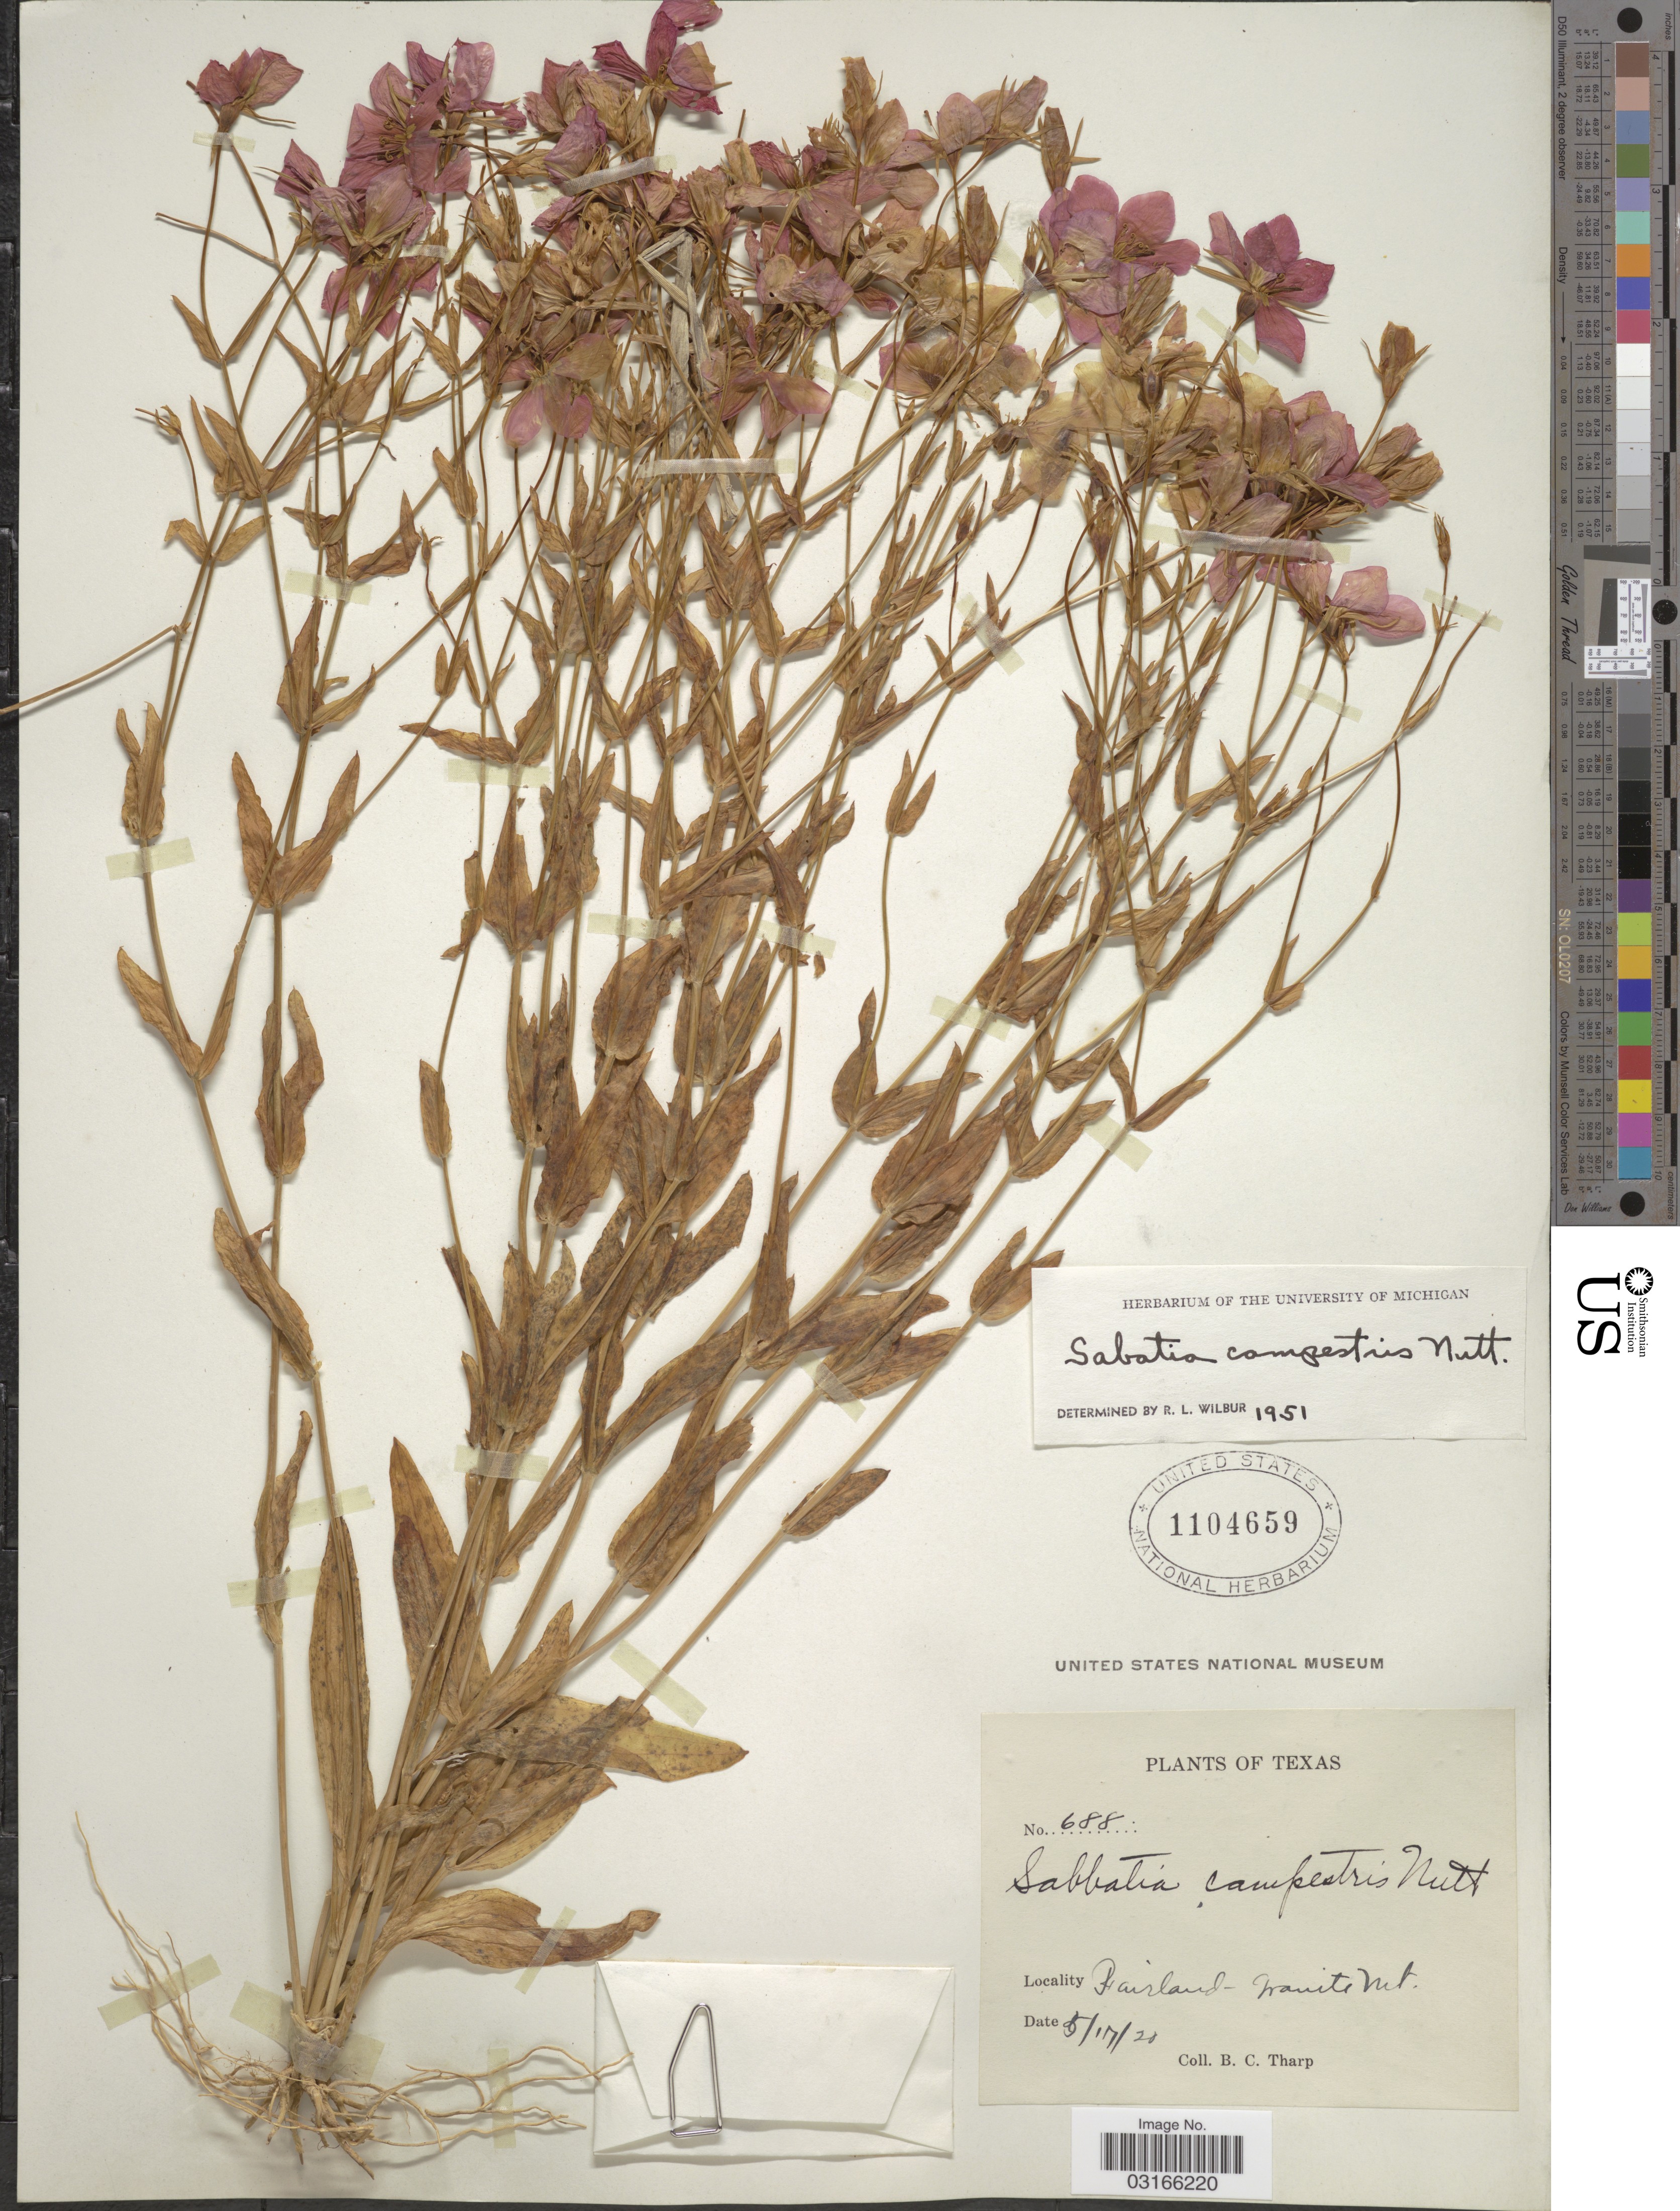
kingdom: Plantae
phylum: Tracheophyta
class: Magnoliopsida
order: Gentianales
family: Gentianaceae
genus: Sabatia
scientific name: Sabatia campestris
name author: Nutt.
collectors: B. C. Tharp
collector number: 688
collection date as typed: Transcribed d/m/y: 17/5/20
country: United States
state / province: Texas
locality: Fairland - Granite Mt.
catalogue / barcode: US 1104659